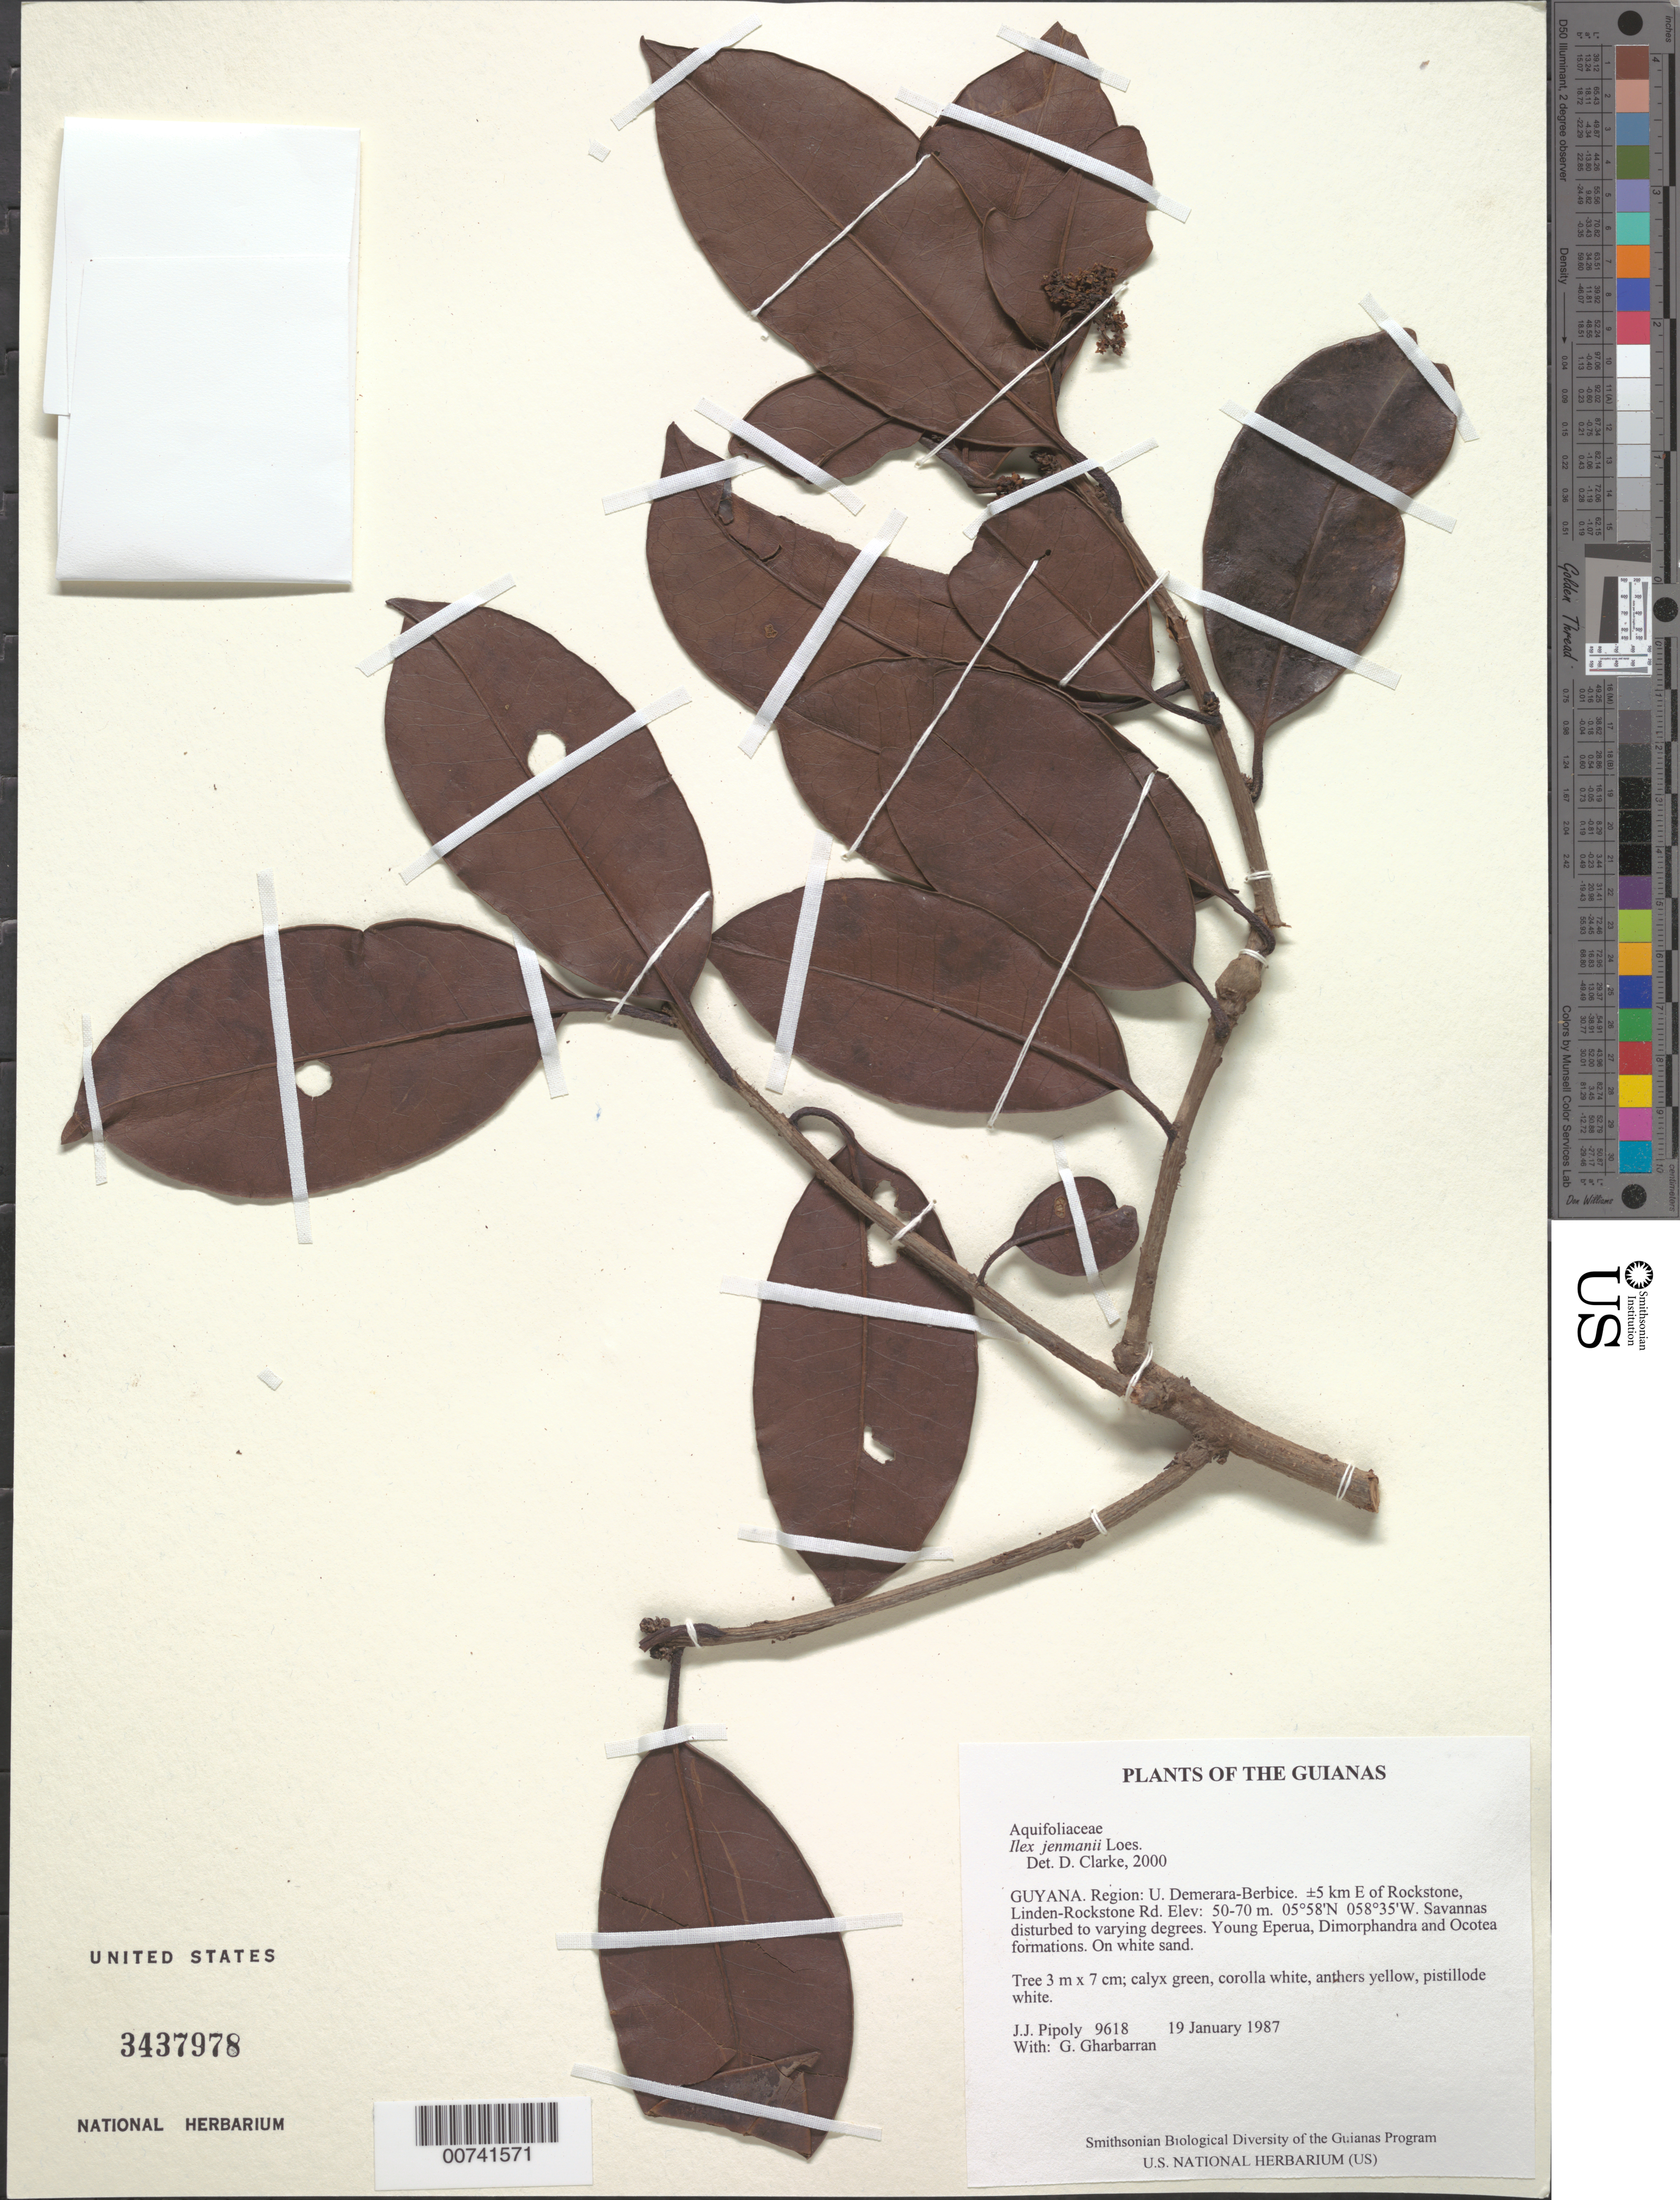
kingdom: Plantae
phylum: Tracheophyta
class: Magnoliopsida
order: Aquifoliales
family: Aquifoliaceae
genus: Ilex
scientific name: Ilex jenmanii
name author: Loes.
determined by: Clarke, H. D., University of North Carolina (Asheville)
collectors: J. J. Pipoly & G. Gharbarran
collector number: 9618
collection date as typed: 19 January 1987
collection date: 1987-01-19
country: Guyana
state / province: U. Demerara-Berbice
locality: ±5 km E of Rockstone, Linden-Rockstone Rd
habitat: Savannas disturbed to varying degrees. Young Eperua, Dimorphandra and Ocotea formations. On white sand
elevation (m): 50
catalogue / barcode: US 3437978